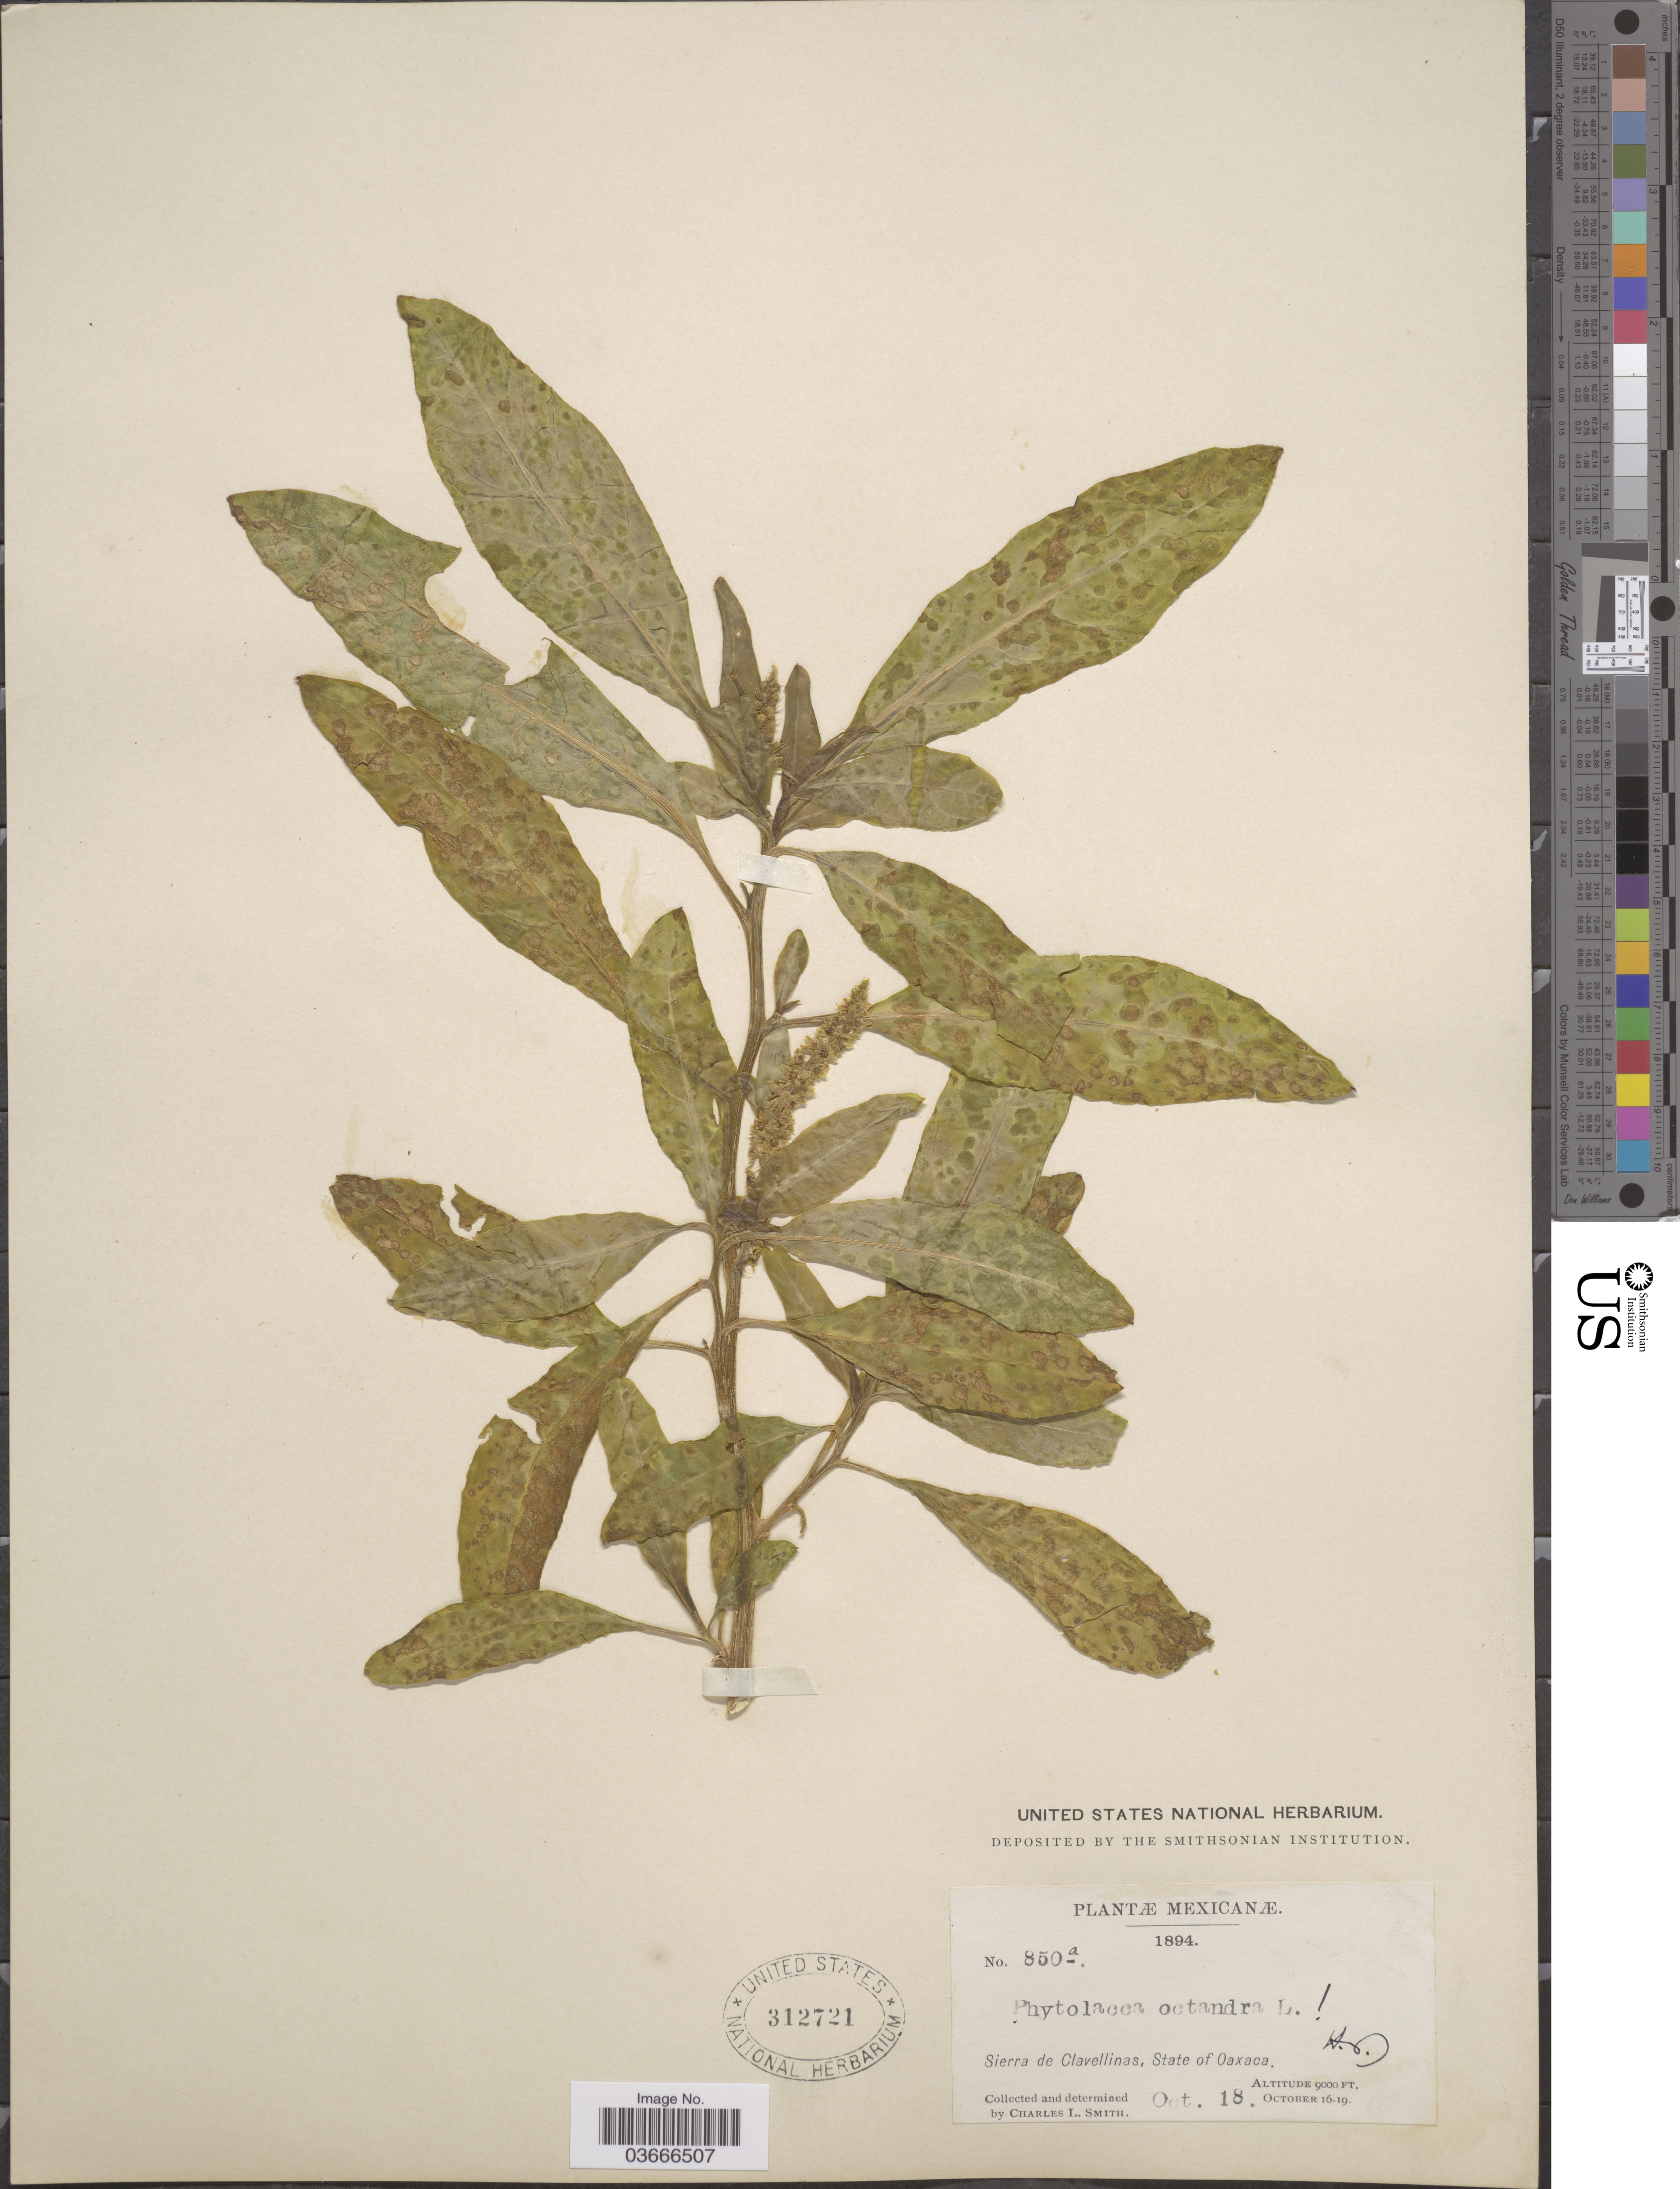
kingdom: Plantae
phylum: Tracheophyta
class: Magnoliopsida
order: Caryophyllales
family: Phytolaccaceae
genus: Phytolacca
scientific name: Phytolacca octandra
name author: L.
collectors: C. L. Smith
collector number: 850a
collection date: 1894-10-18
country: Mexico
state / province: Oaxaca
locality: Sierra de Clavellinas.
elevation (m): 2743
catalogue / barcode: US 312721